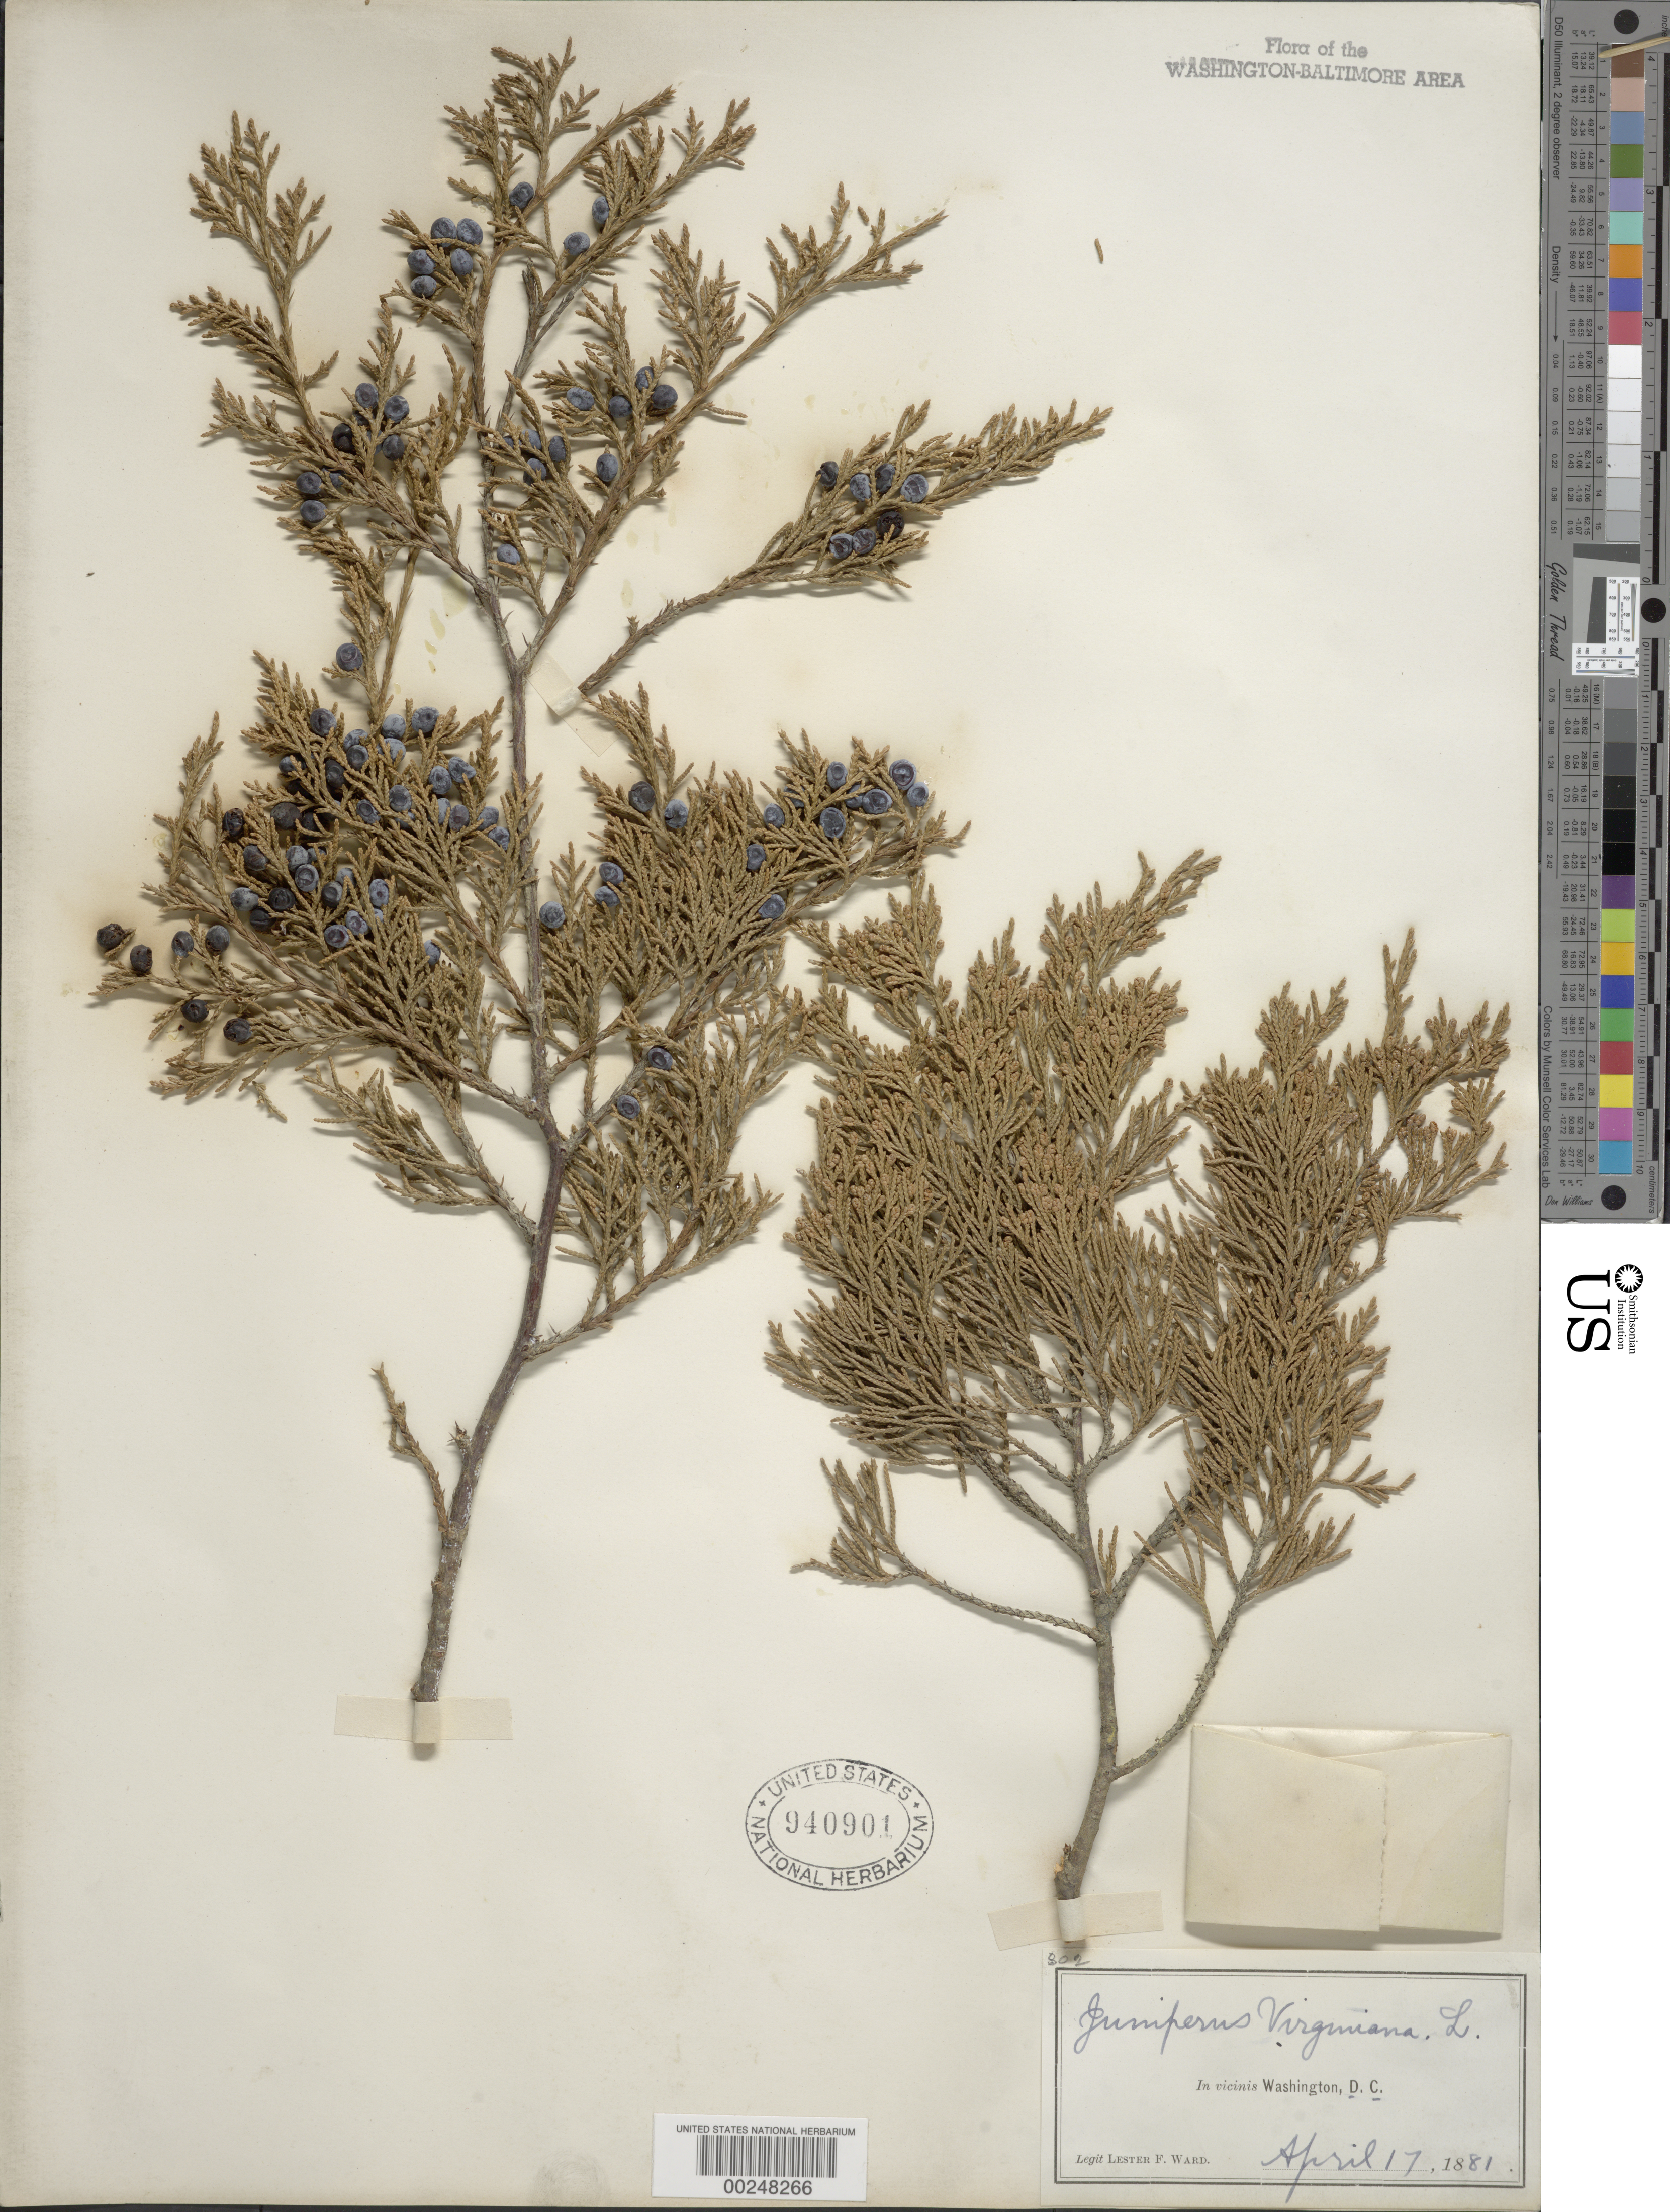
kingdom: Plantae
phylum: Tracheophyta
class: Pinopsida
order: Pinales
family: Cupressaceae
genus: Juniperus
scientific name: Juniperus virginiana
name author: L.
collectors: L. F. Ward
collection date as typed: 17 Apr 1881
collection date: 1881-04-17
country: United States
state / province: District of Columbia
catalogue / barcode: US 940901